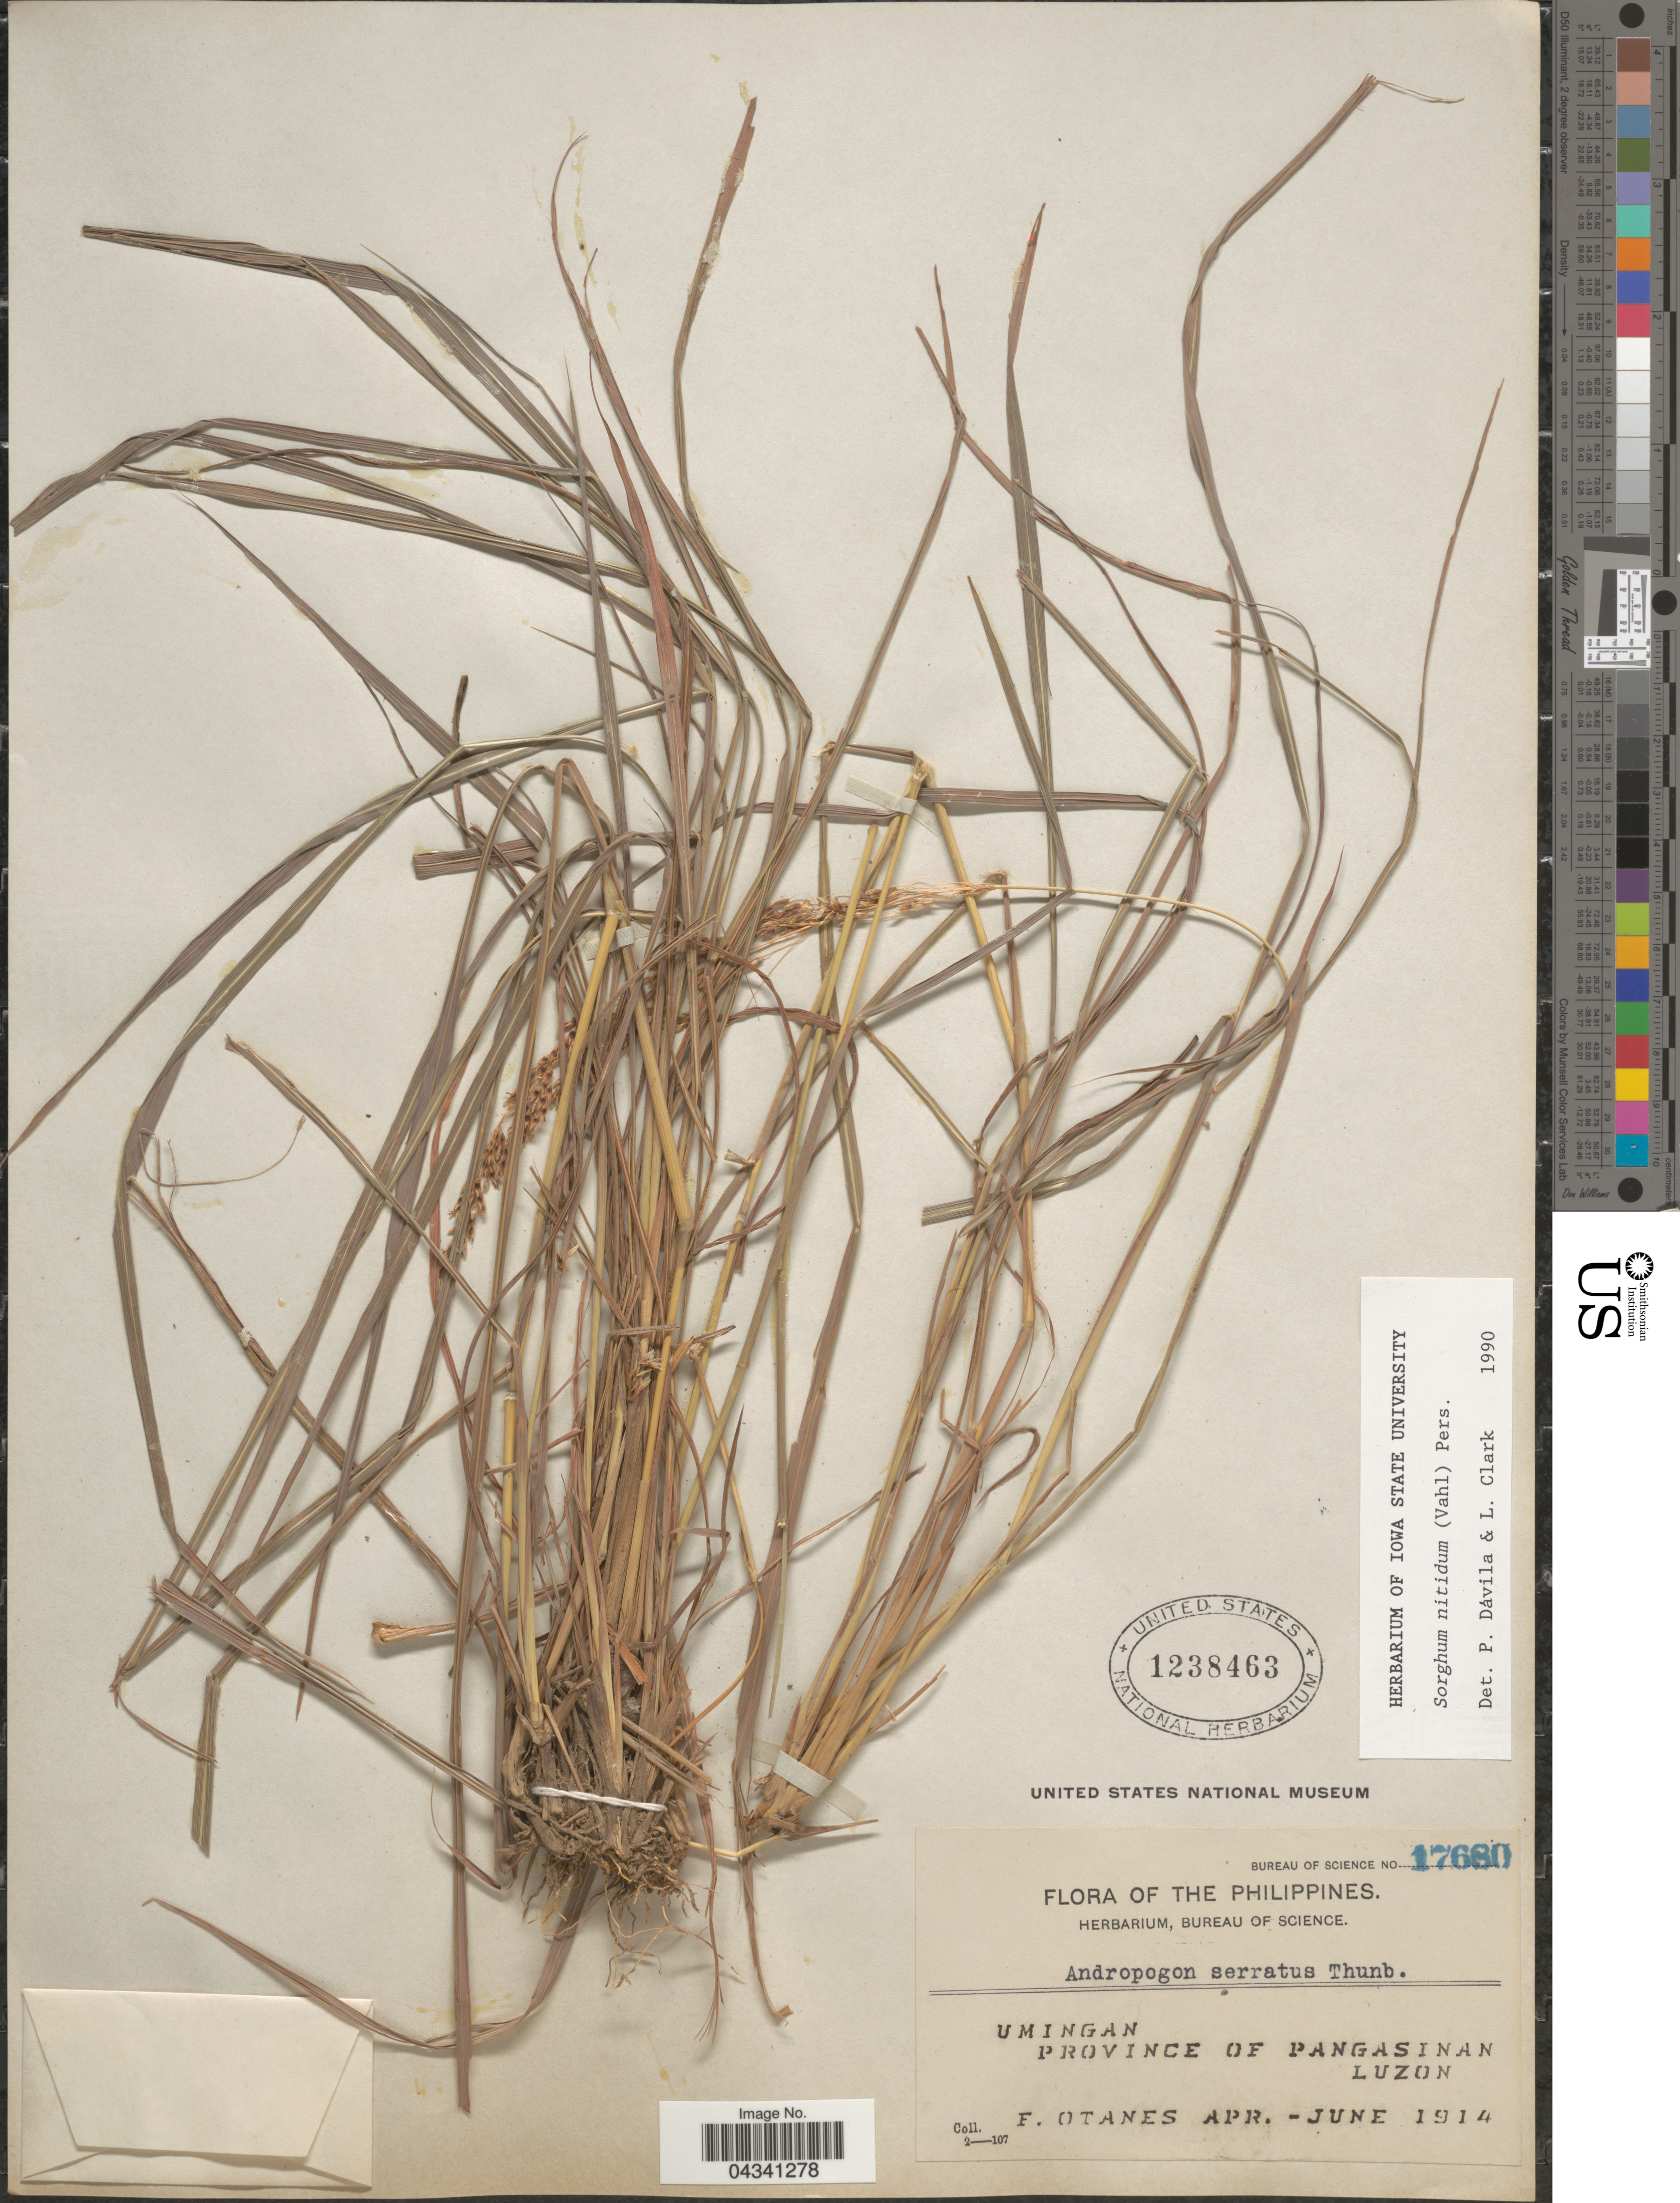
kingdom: Plantae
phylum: Tracheophyta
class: Liliopsida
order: Poales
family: Poaceae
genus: Sorghum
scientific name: Sorghum nitidum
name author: (Vahl) Pers.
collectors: F. Q. Otanes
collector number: Bureau of Science 17680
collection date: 1914-04/1914-06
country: Philippines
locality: Umingan. Province of Pangasinan. Luzon.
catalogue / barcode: US 1238463